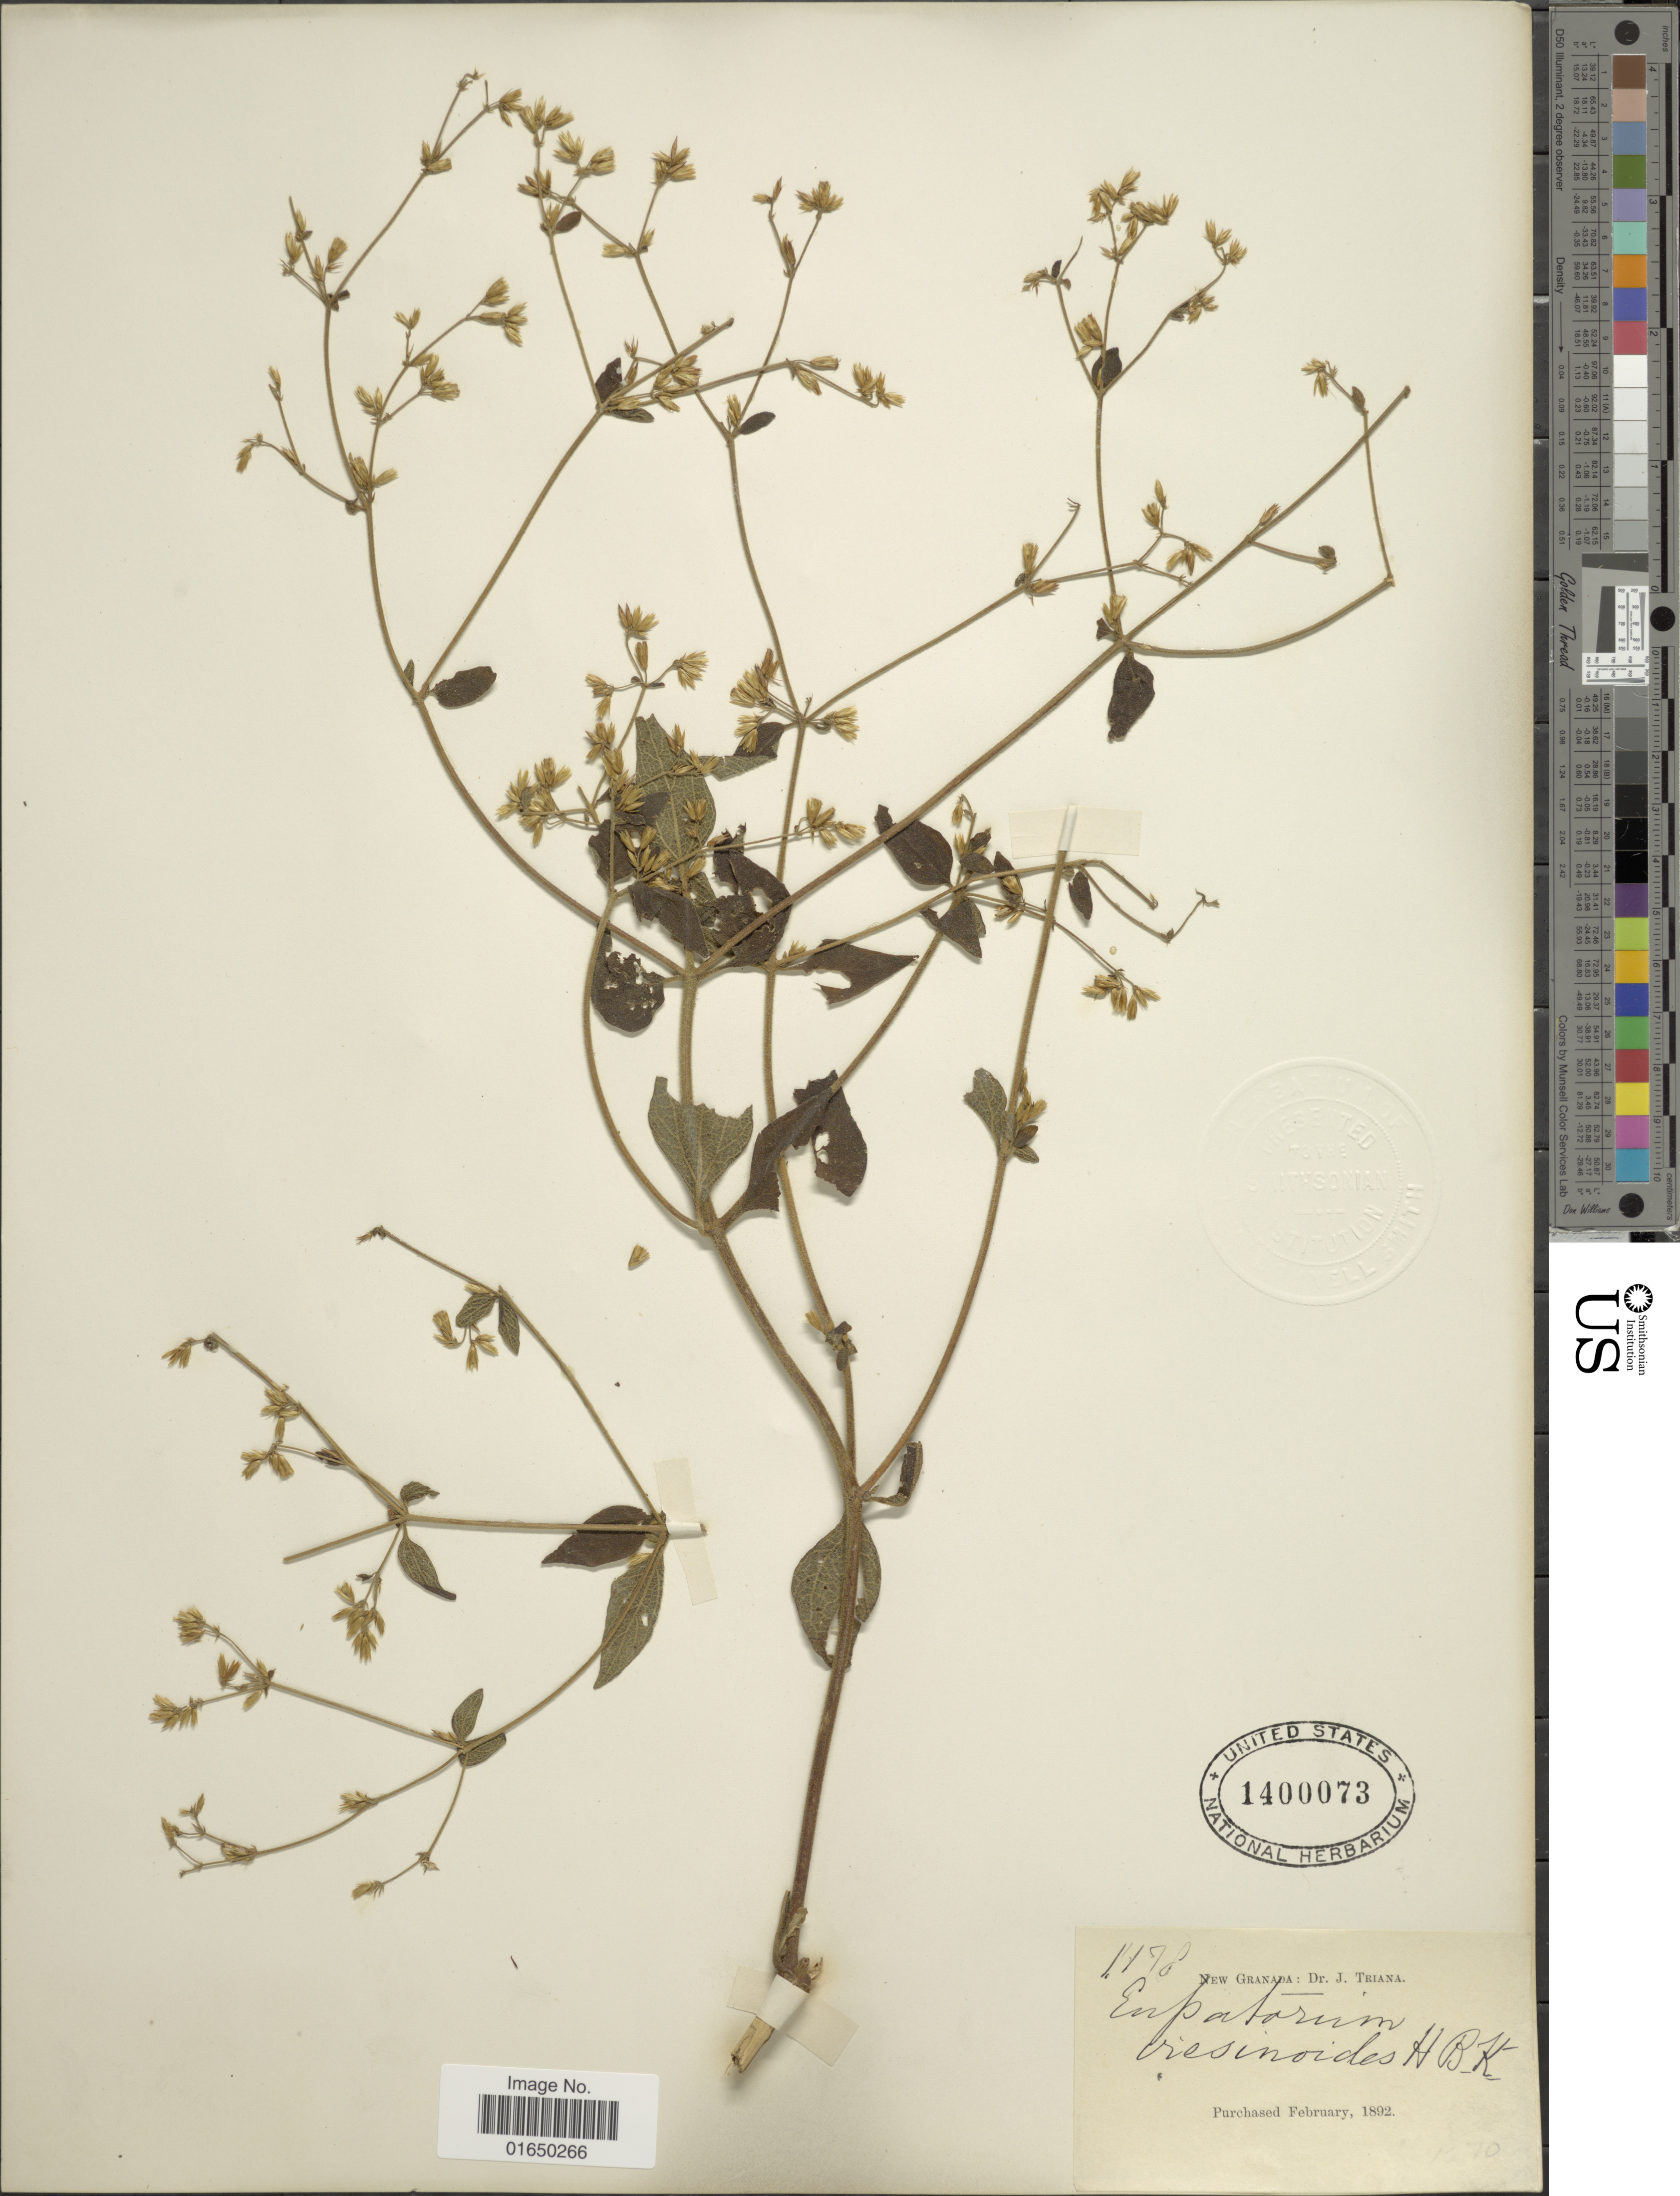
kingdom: Plantae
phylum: Tracheophyta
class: Magnoliopsida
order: Asterales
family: Asteraceae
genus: Condylidium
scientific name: Condylidium iresinoides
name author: (Kunth) R.M. King & H. Rob.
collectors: J. Triana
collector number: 1178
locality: New Granada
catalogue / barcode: US 1400073